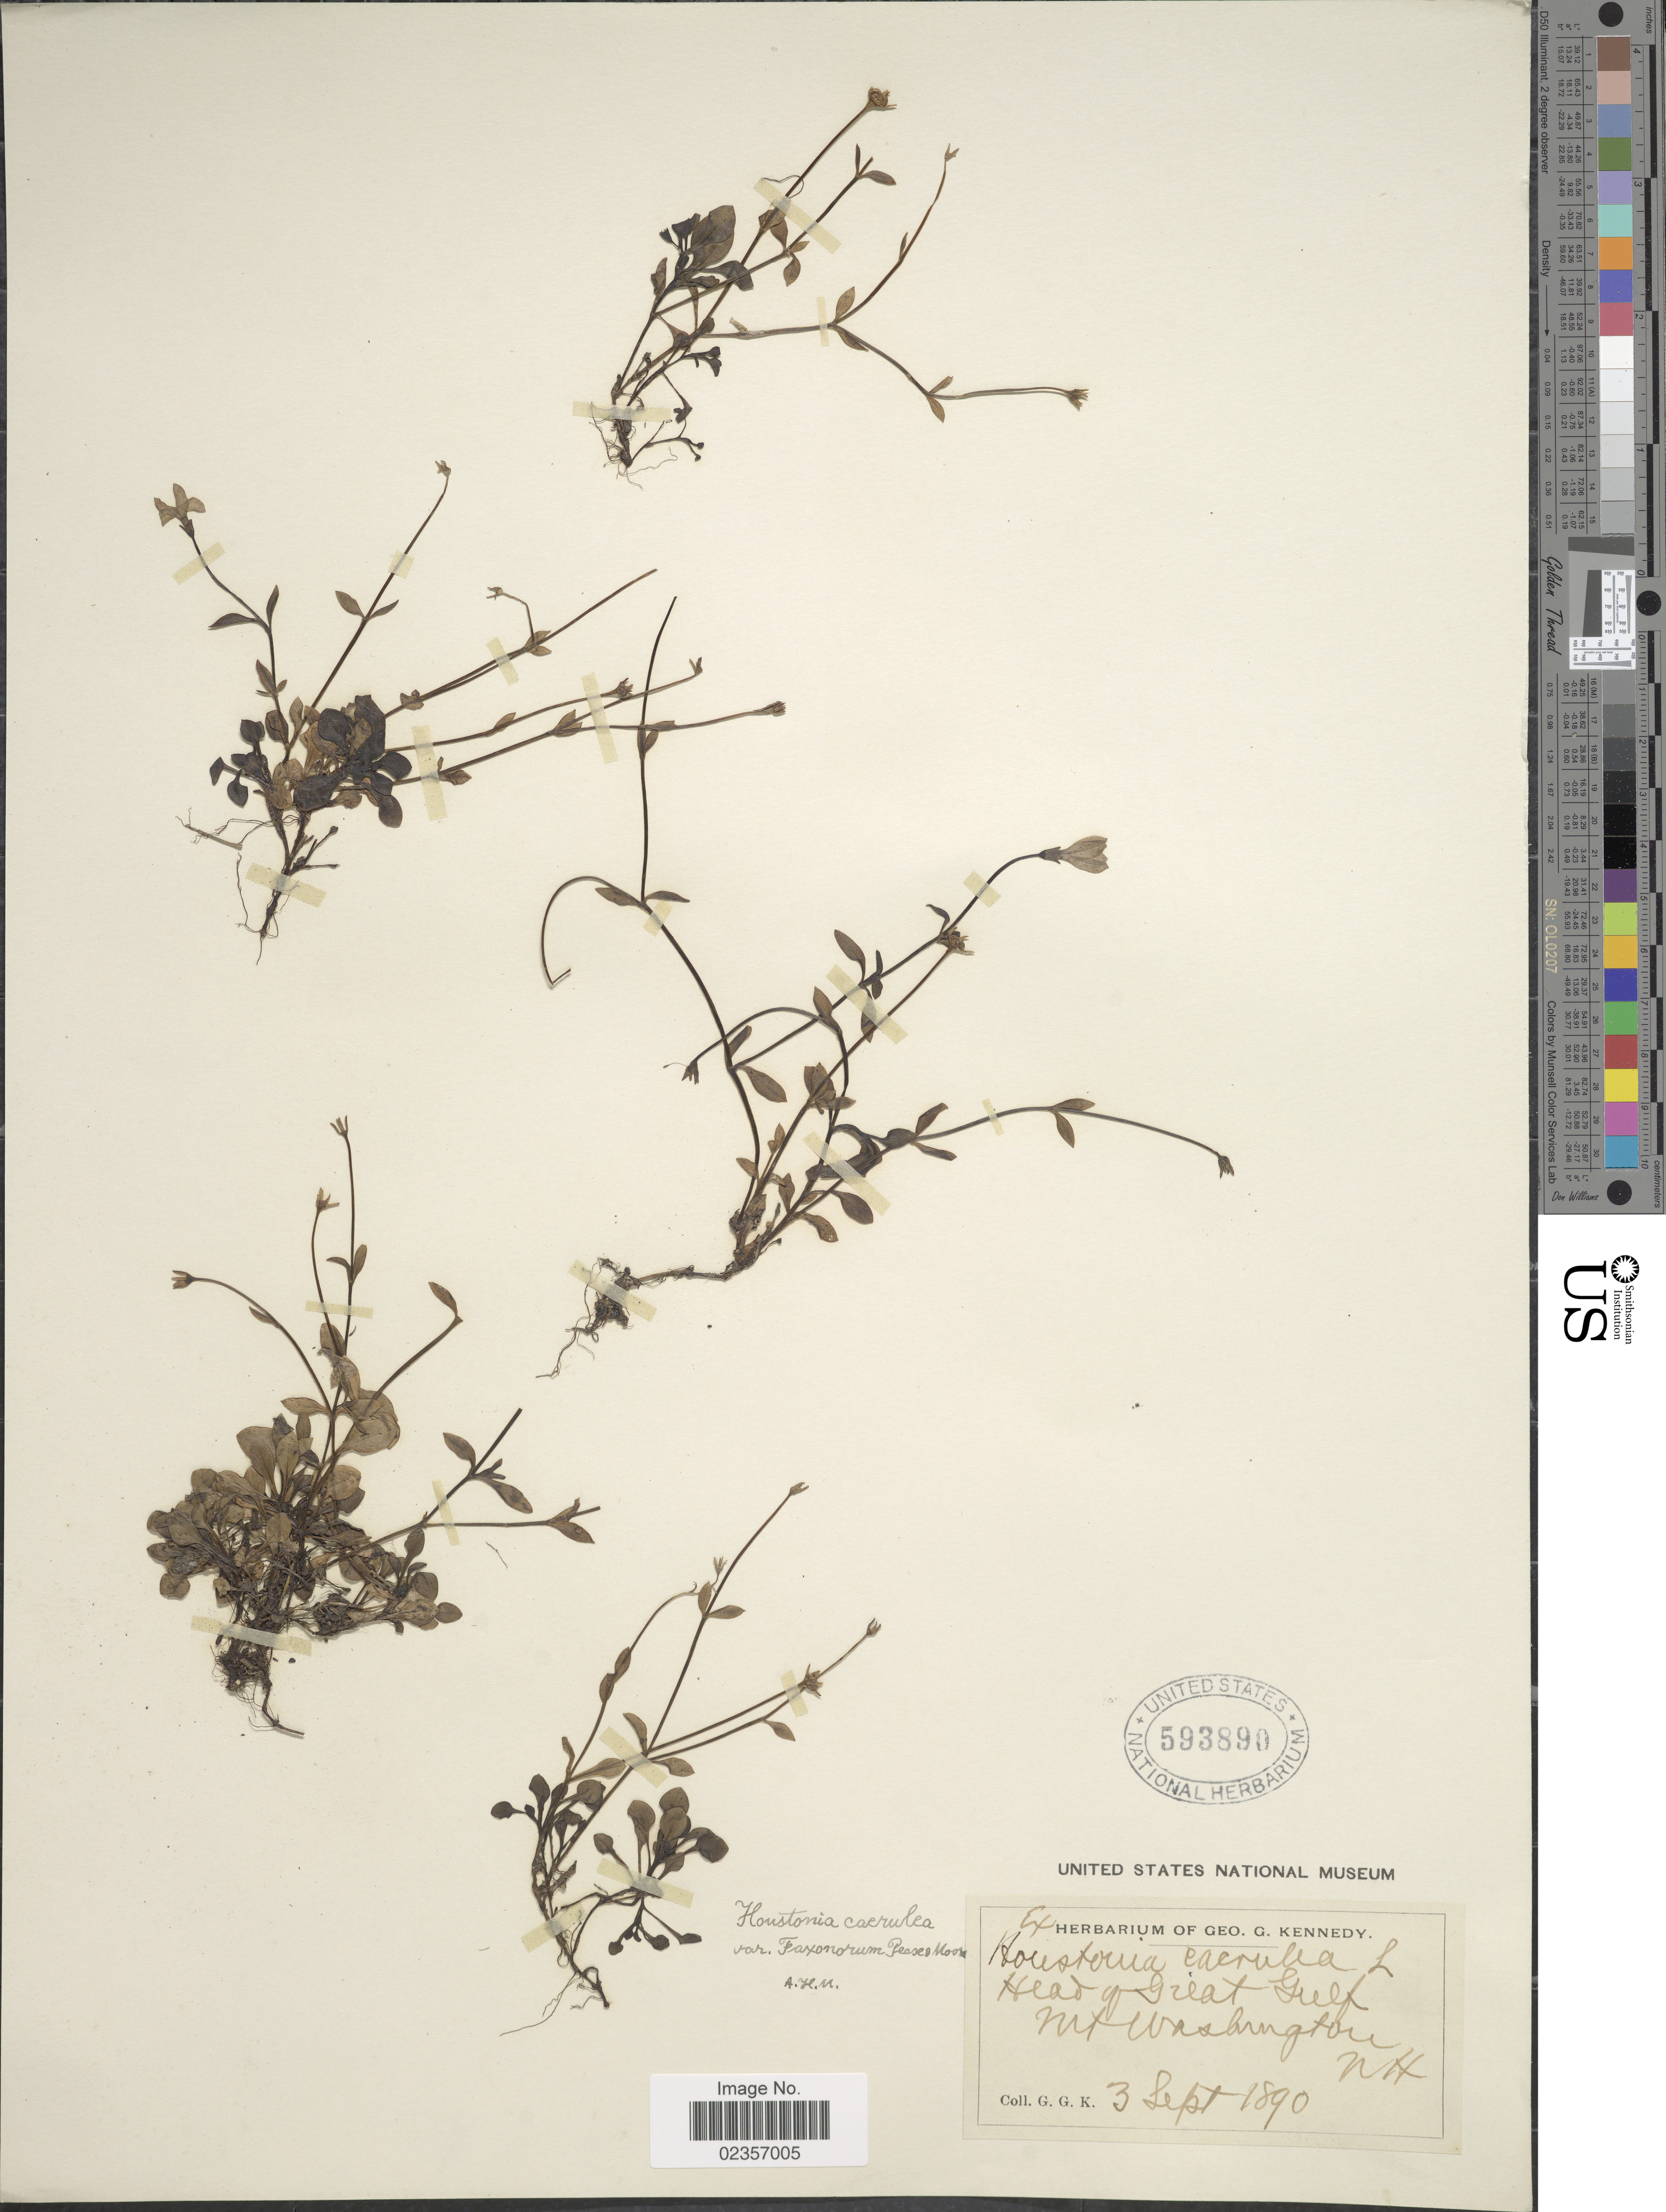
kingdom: Plantae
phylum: Tracheophyta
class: Magnoliopsida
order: Gentianales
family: Rubiaceae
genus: Houstonia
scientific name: Houstonia caerulea var. faxonorum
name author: Pease & A.H. Moore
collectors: G. Kennedy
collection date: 1890-09-03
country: United States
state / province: New Hampshire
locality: Head of Great Gulf, Mt. Washington.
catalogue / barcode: US 593890